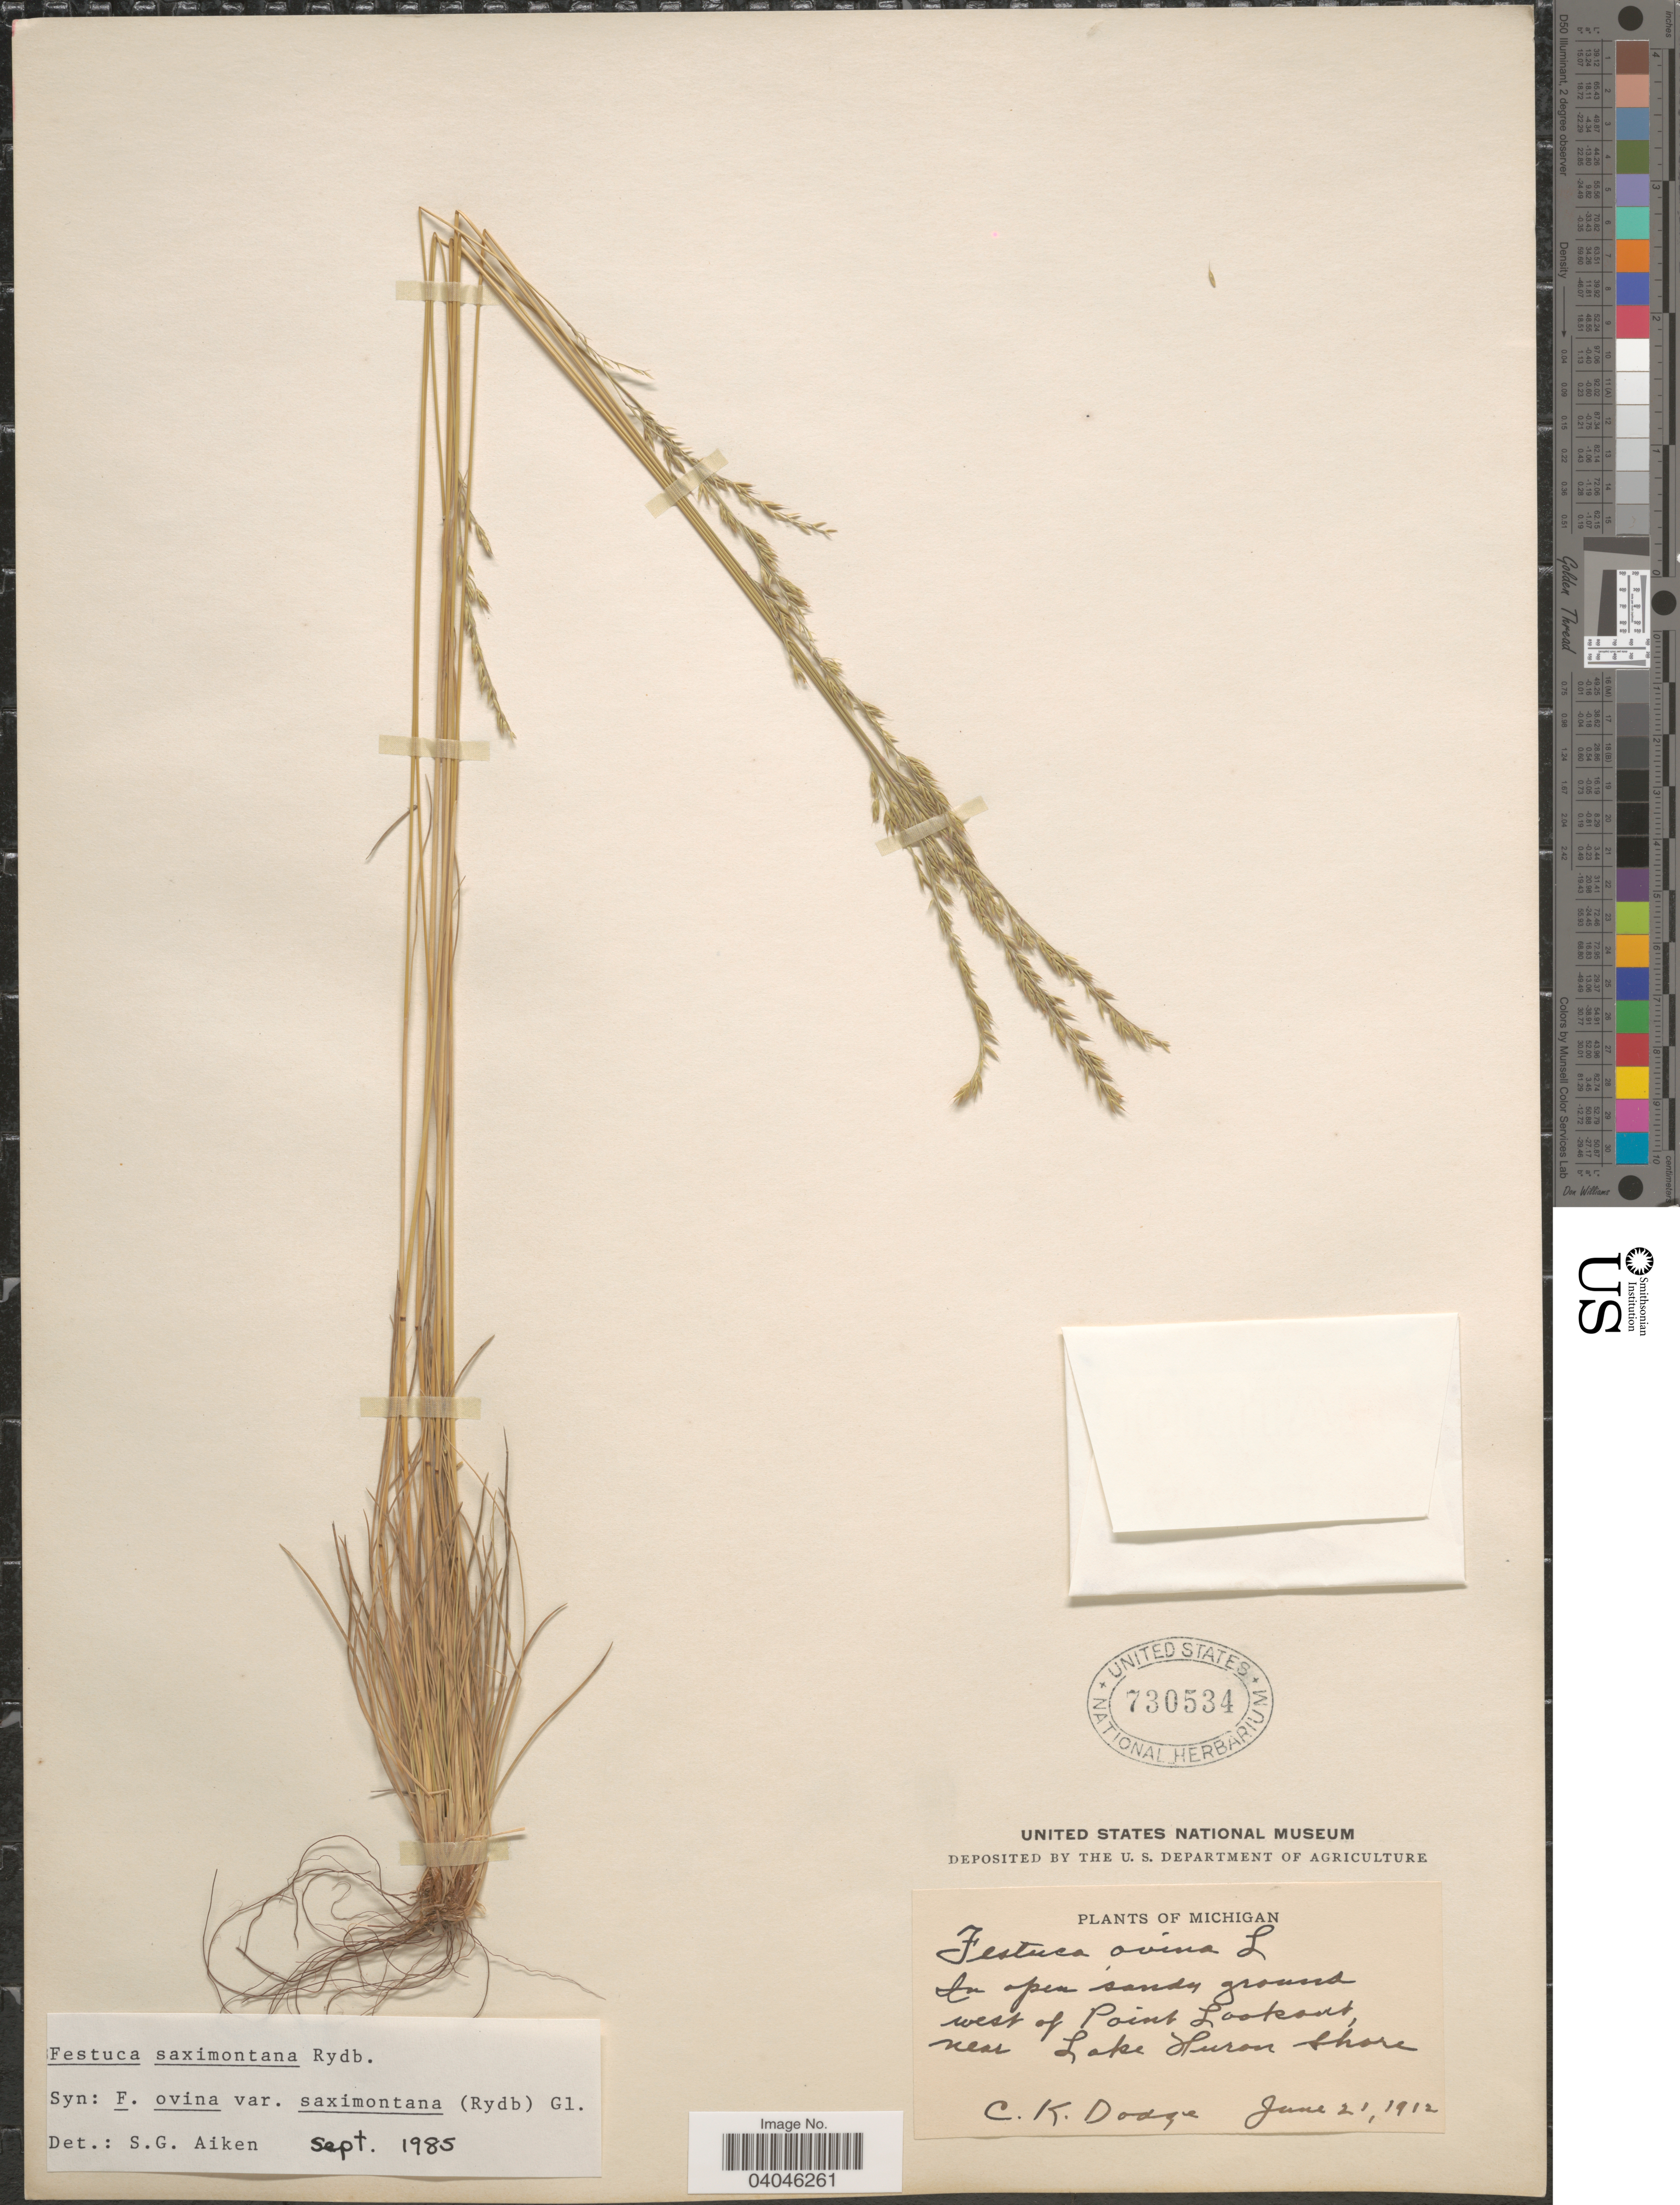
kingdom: Plantae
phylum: Tracheophyta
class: Liliopsida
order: Poales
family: Poaceae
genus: Festuca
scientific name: Festuca saximontana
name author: Rydb.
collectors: C. Dodge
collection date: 1912-06-21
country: United States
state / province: Michigan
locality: West of Point Lookout, near Lake Huron Shore.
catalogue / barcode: US 730534